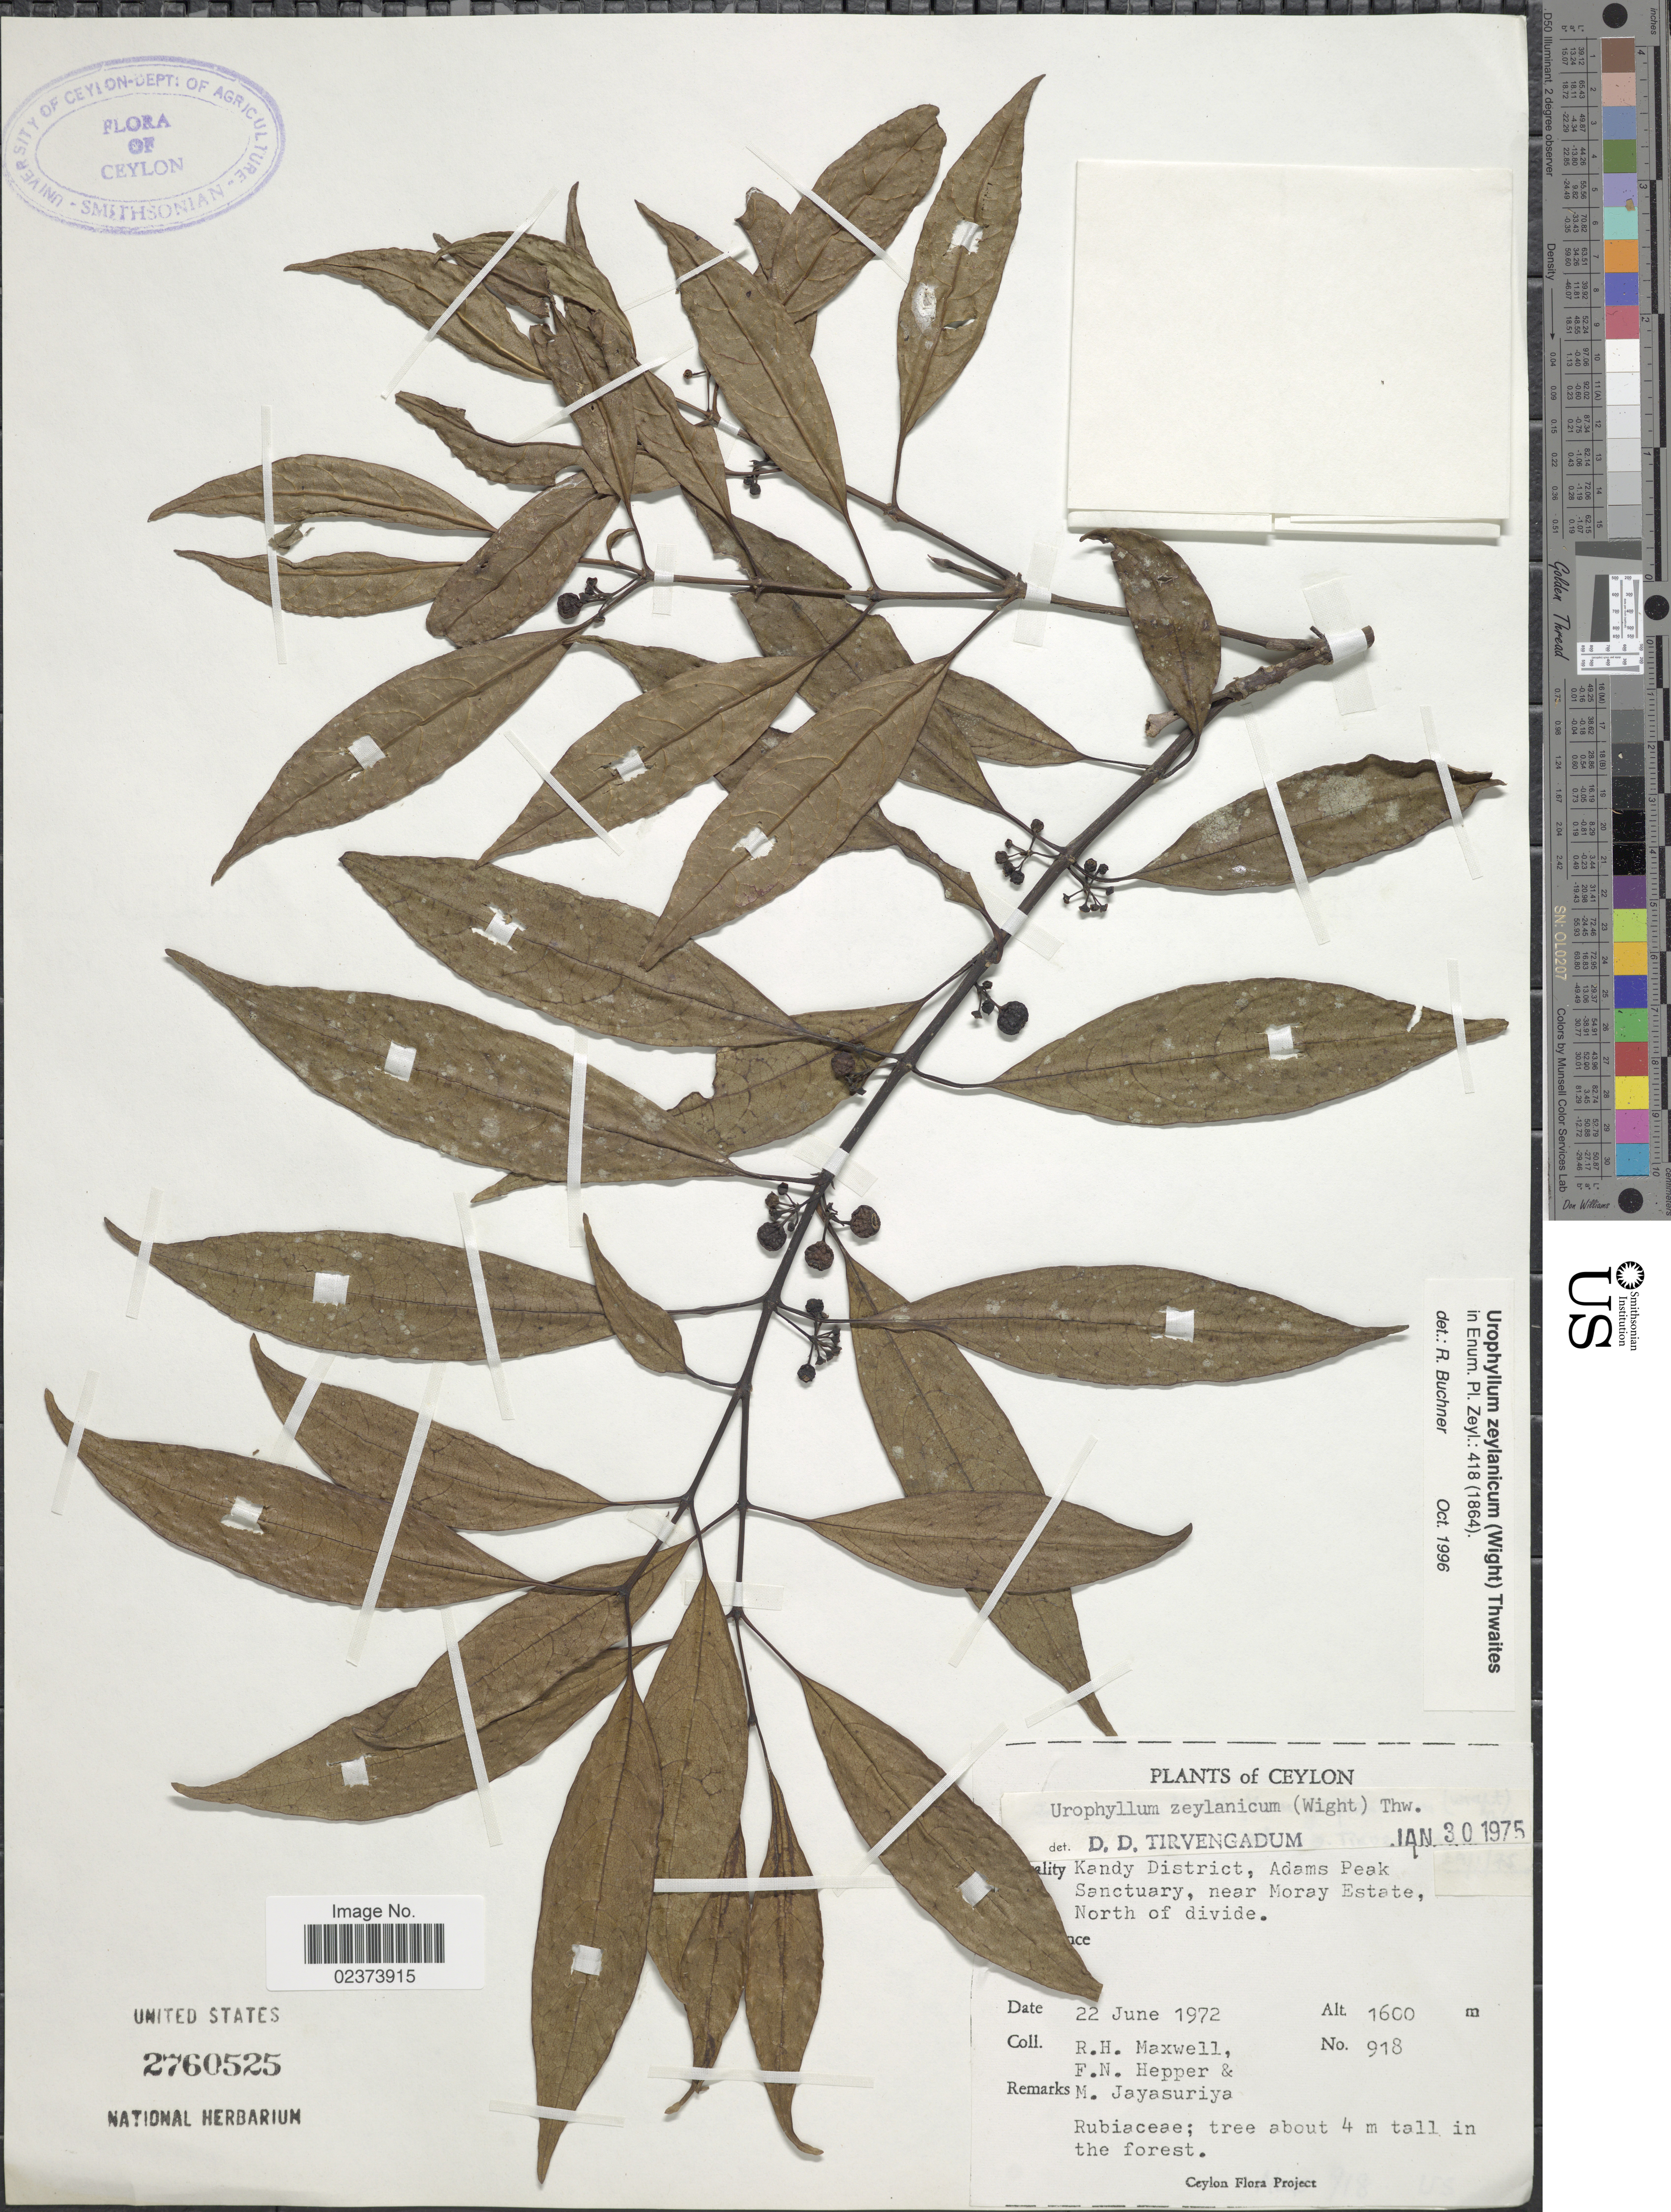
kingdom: Plantae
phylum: Tracheophyta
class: Magnoliopsida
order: Gentianales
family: Rubiaceae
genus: Urophyllum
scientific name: Urophyllum zeylanicum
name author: (Wight) Thwaites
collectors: R. Maxwell, F. Hepper & M. Jayasuriya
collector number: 918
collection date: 1972-06-22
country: Sri Lanka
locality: Ceylon, Kandy District, Adams Peak Sanctuary, near Moray Estate, North of divide.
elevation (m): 1600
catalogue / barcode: US 2760525